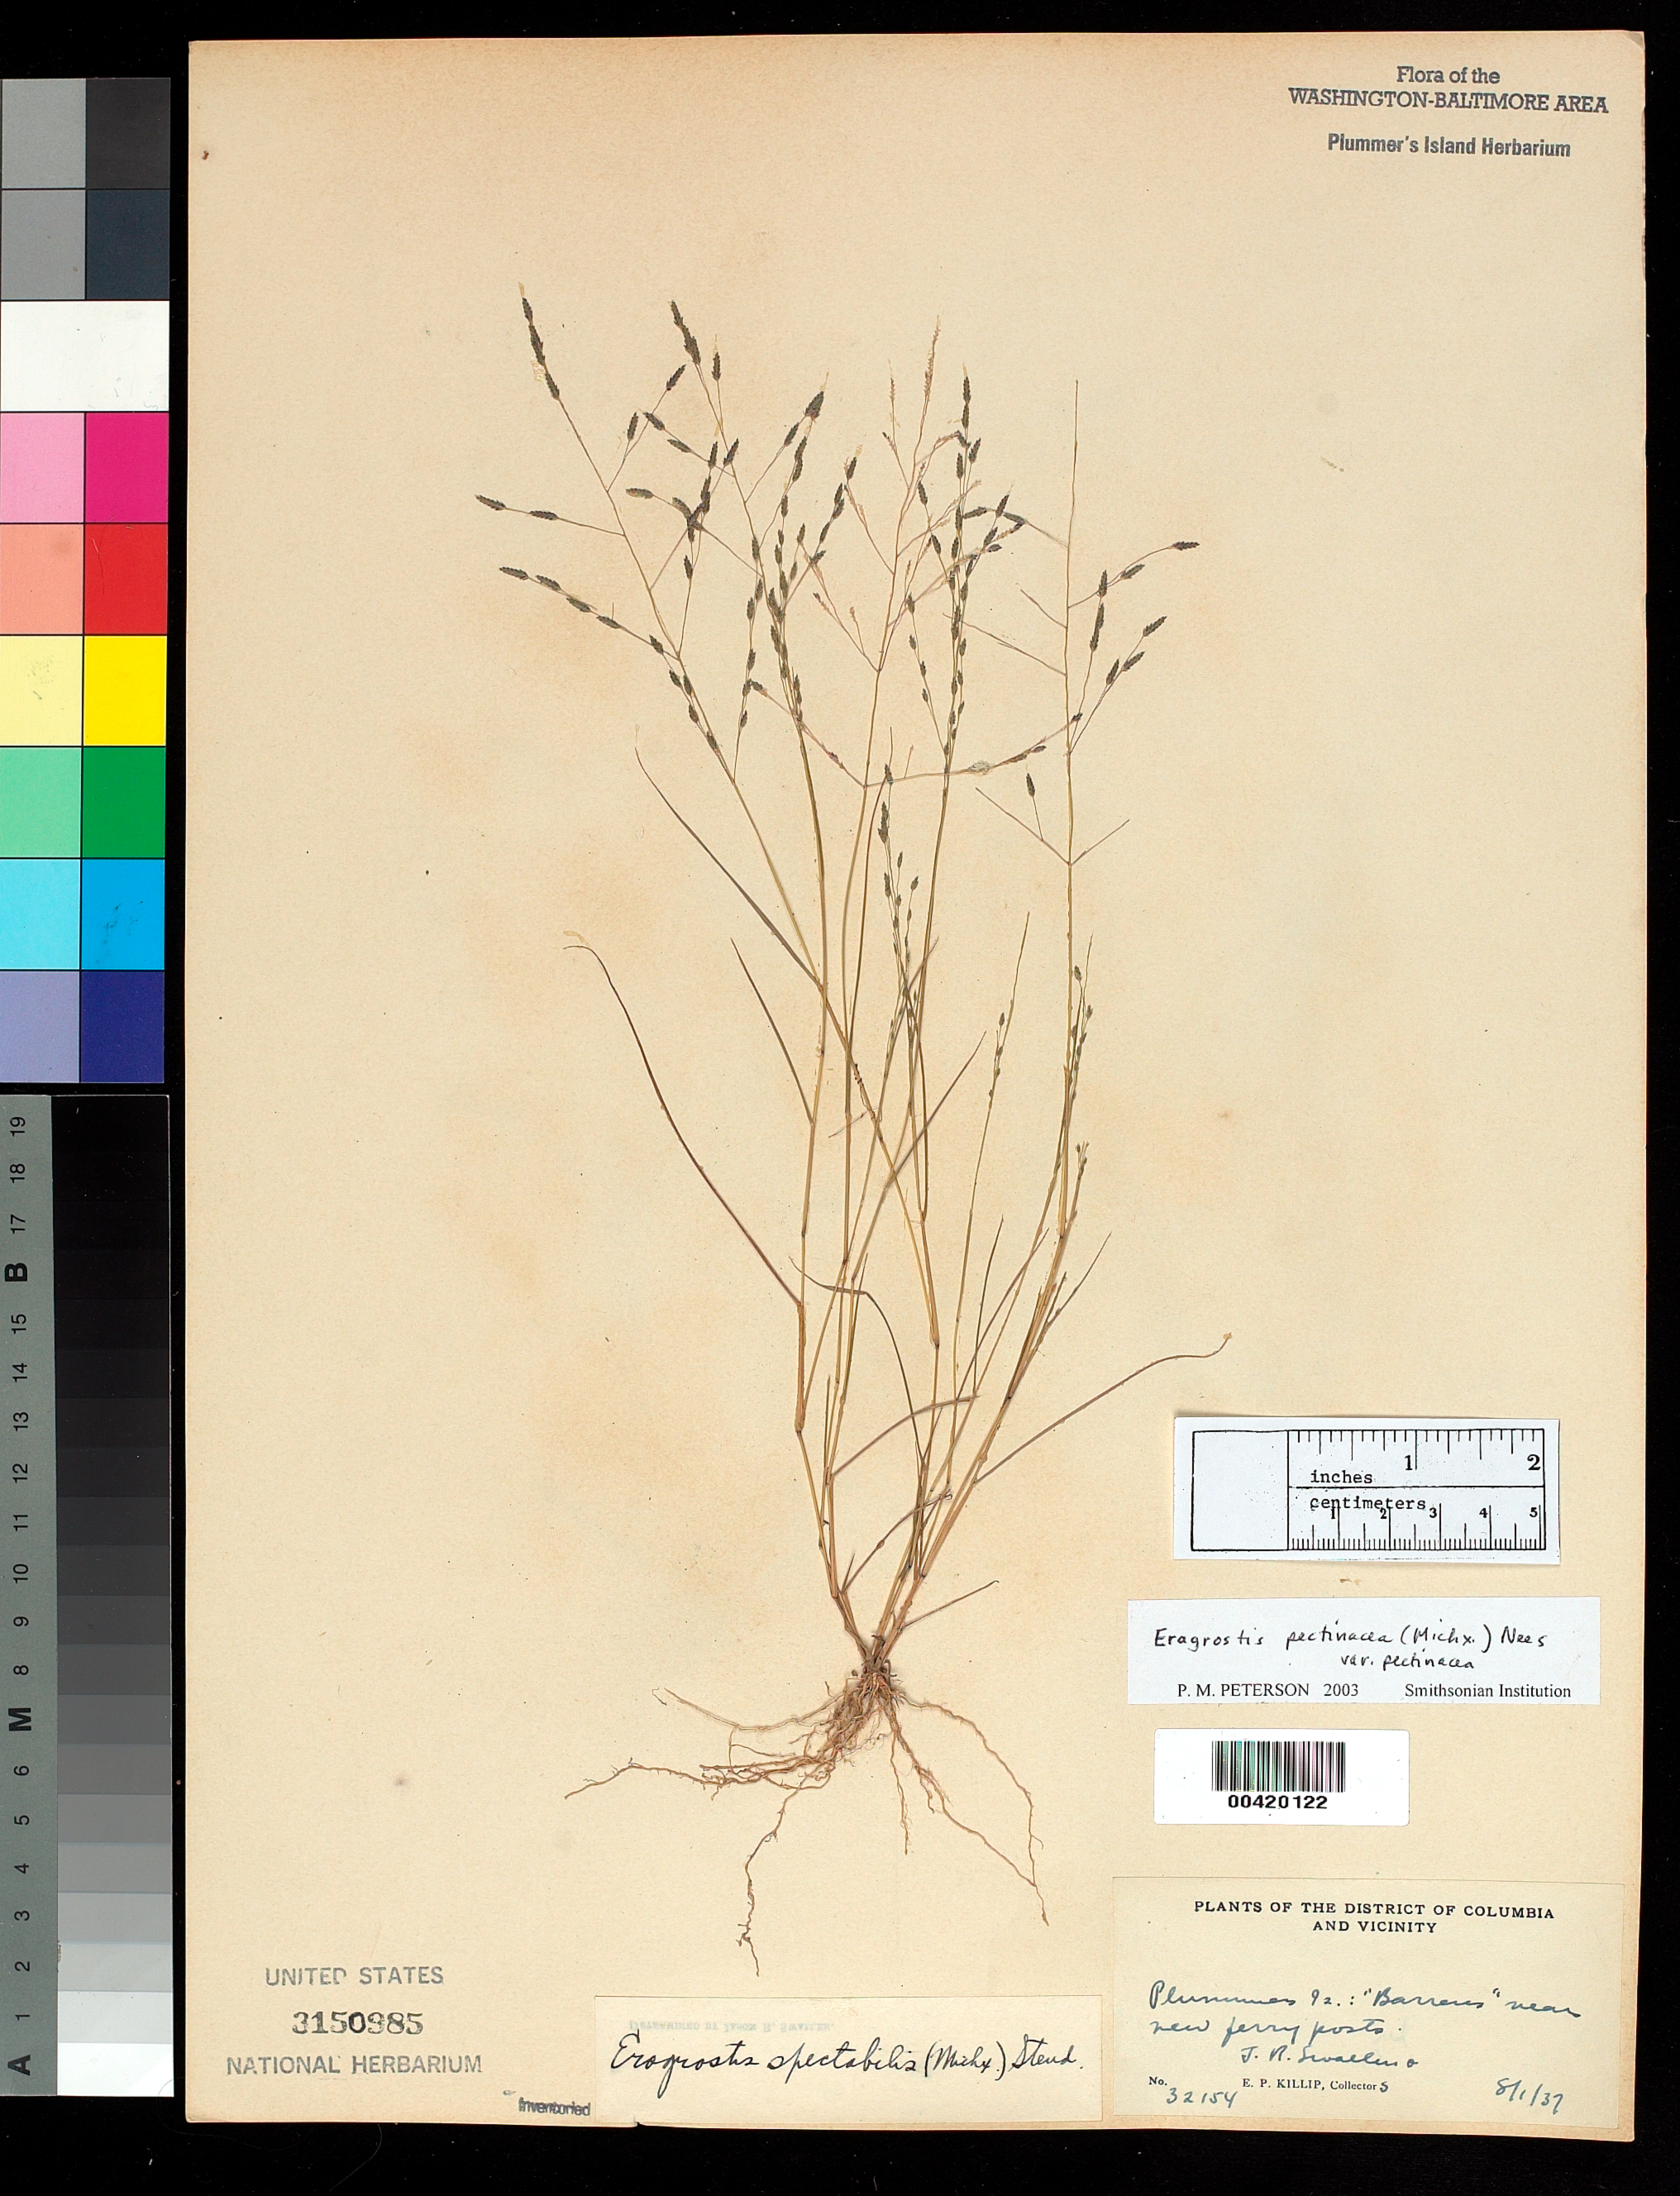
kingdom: Plantae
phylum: Tracheophyta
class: Liliopsida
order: Poales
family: Poaceae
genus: Eragrostis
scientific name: Eragrostis spectabilis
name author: (Pursh) Steud.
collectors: E. P. Killip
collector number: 32154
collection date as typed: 01 Aug 1937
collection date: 1937-08-01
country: United States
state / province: Maryland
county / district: Montgomery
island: Plummers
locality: Plummer's Island; "barrens" near New Ferry Posts C. & O. Canal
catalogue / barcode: US 3150985